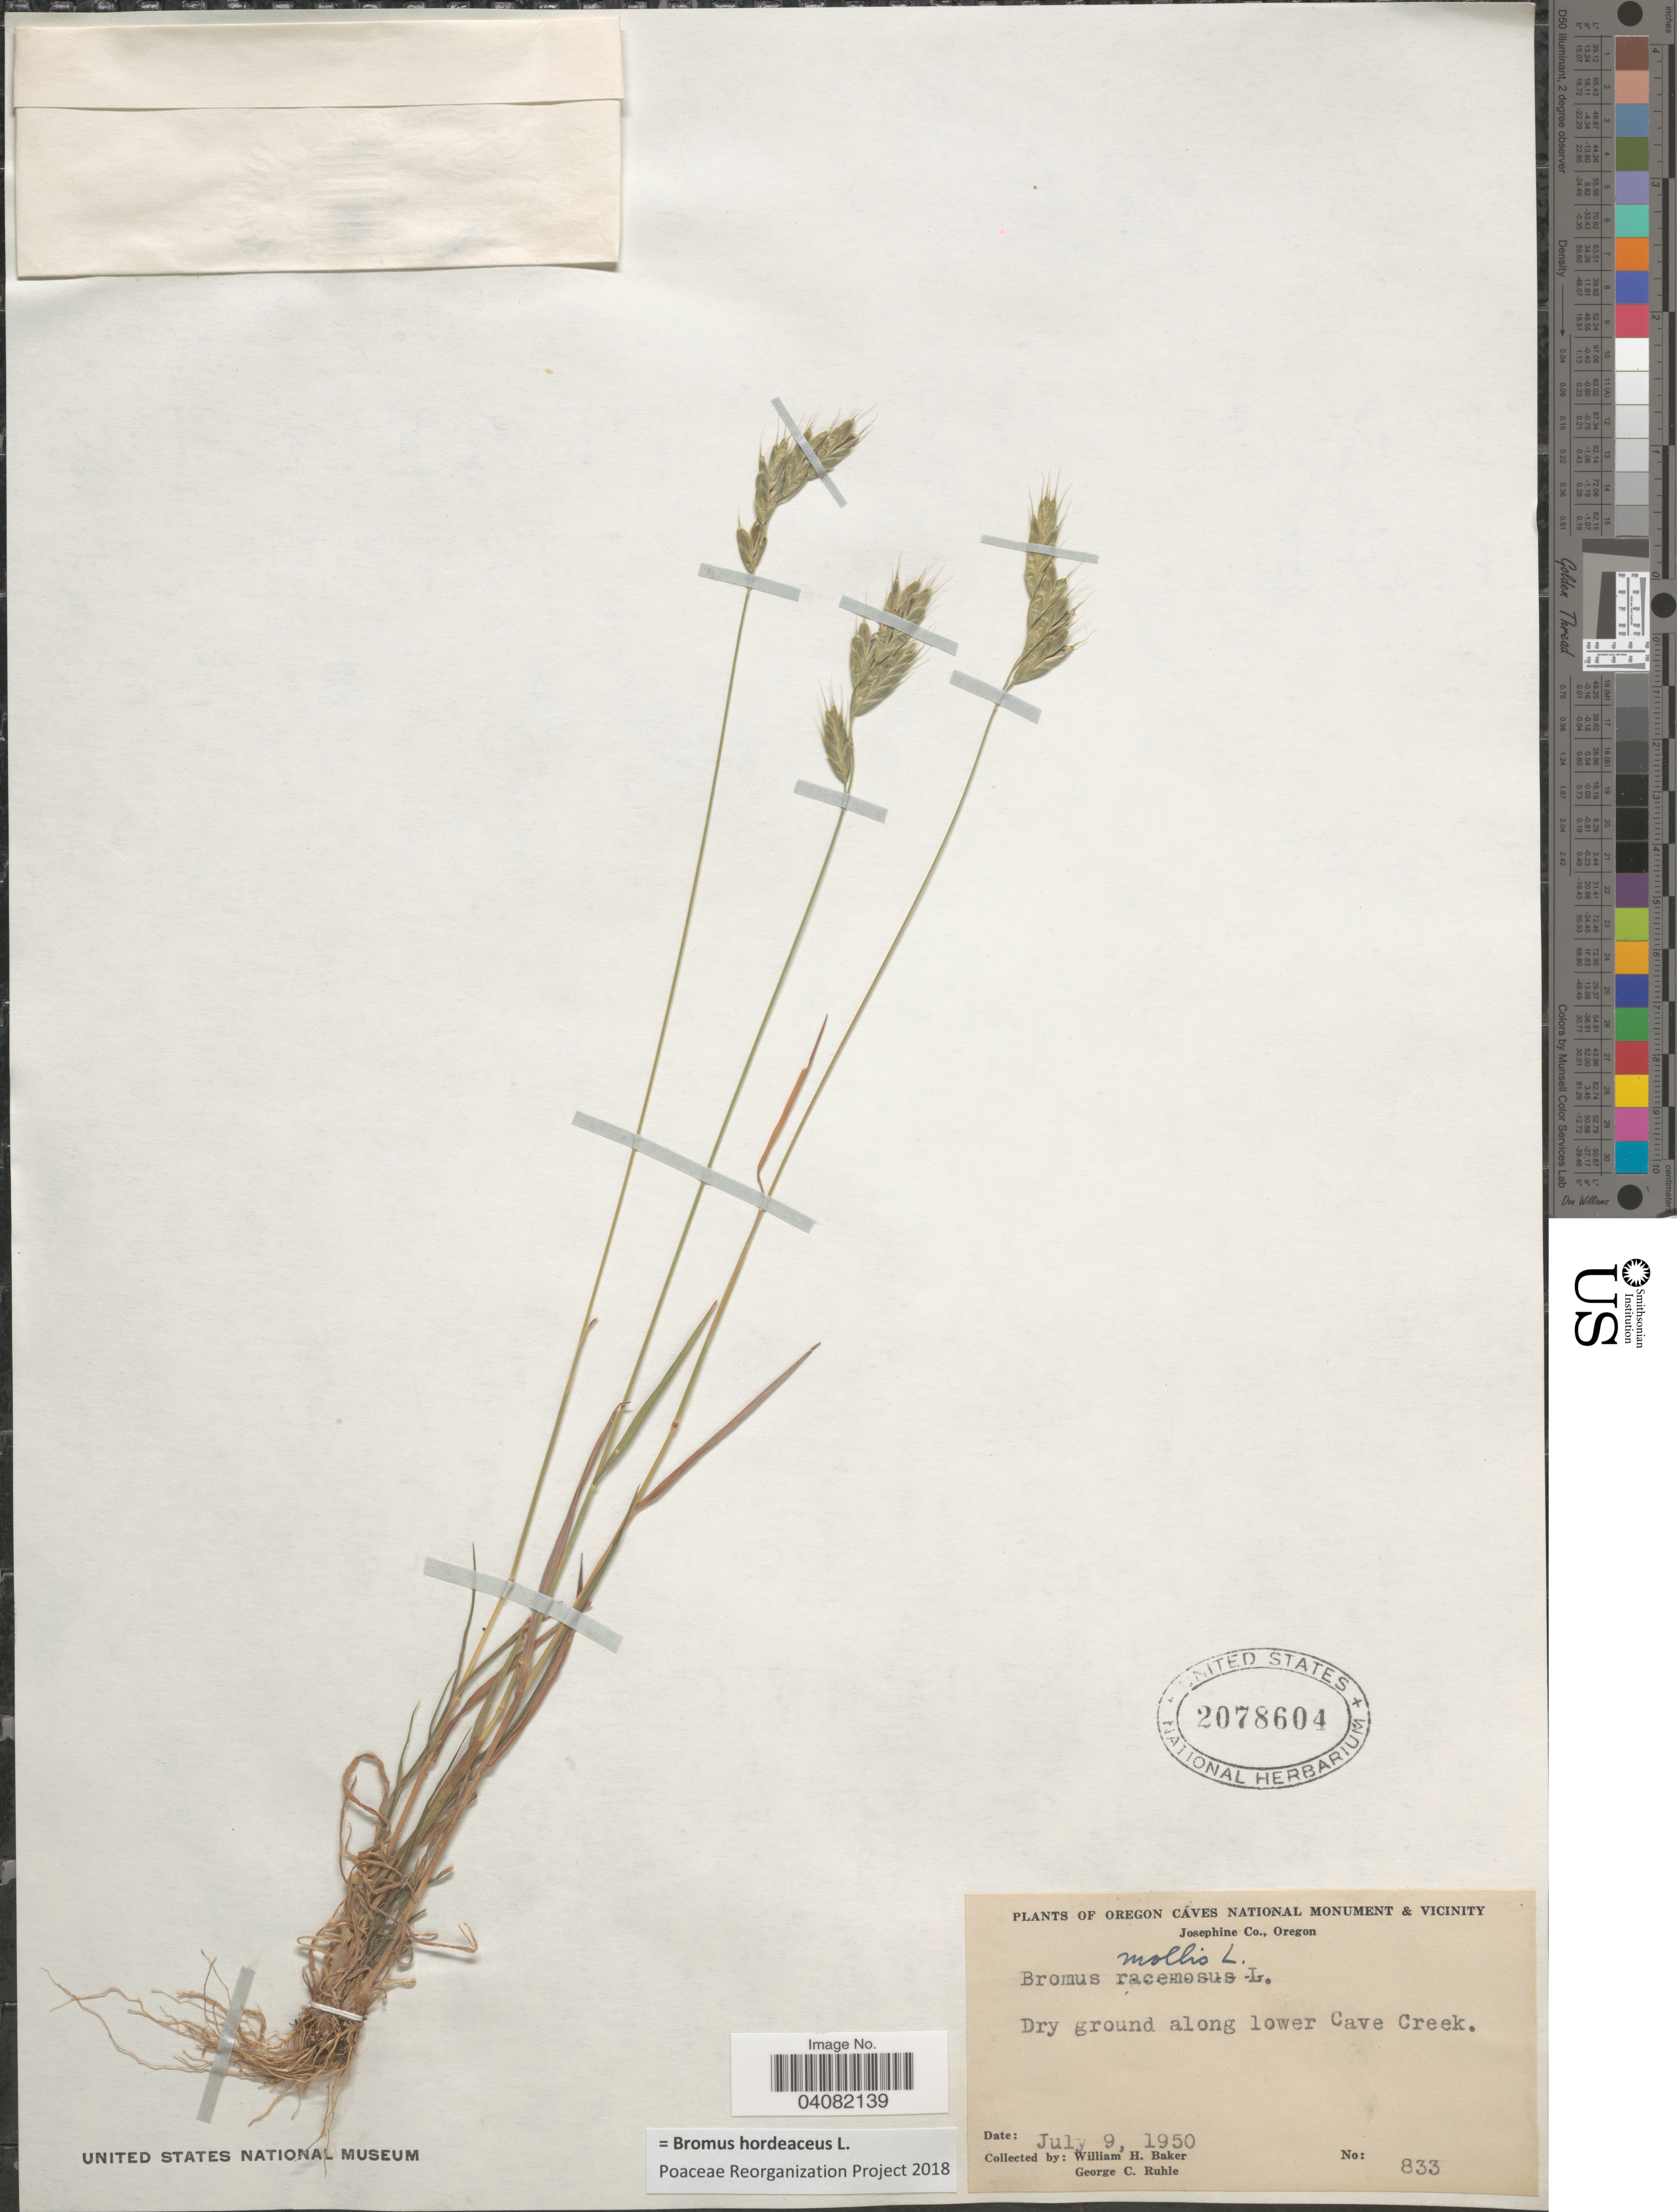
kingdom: Plantae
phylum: Tracheophyta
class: Liliopsida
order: Poales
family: Poaceae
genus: Bromus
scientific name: Bromus hordeaceus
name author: L.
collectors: W. H. Baker & G. Ruhle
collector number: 833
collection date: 1950-07-09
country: United States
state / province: Oregon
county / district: Josephine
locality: Oregon Caves National Monument & Vicinity. Josephine Co. Dry ground along lower Cave Creek.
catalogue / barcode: US 2078604